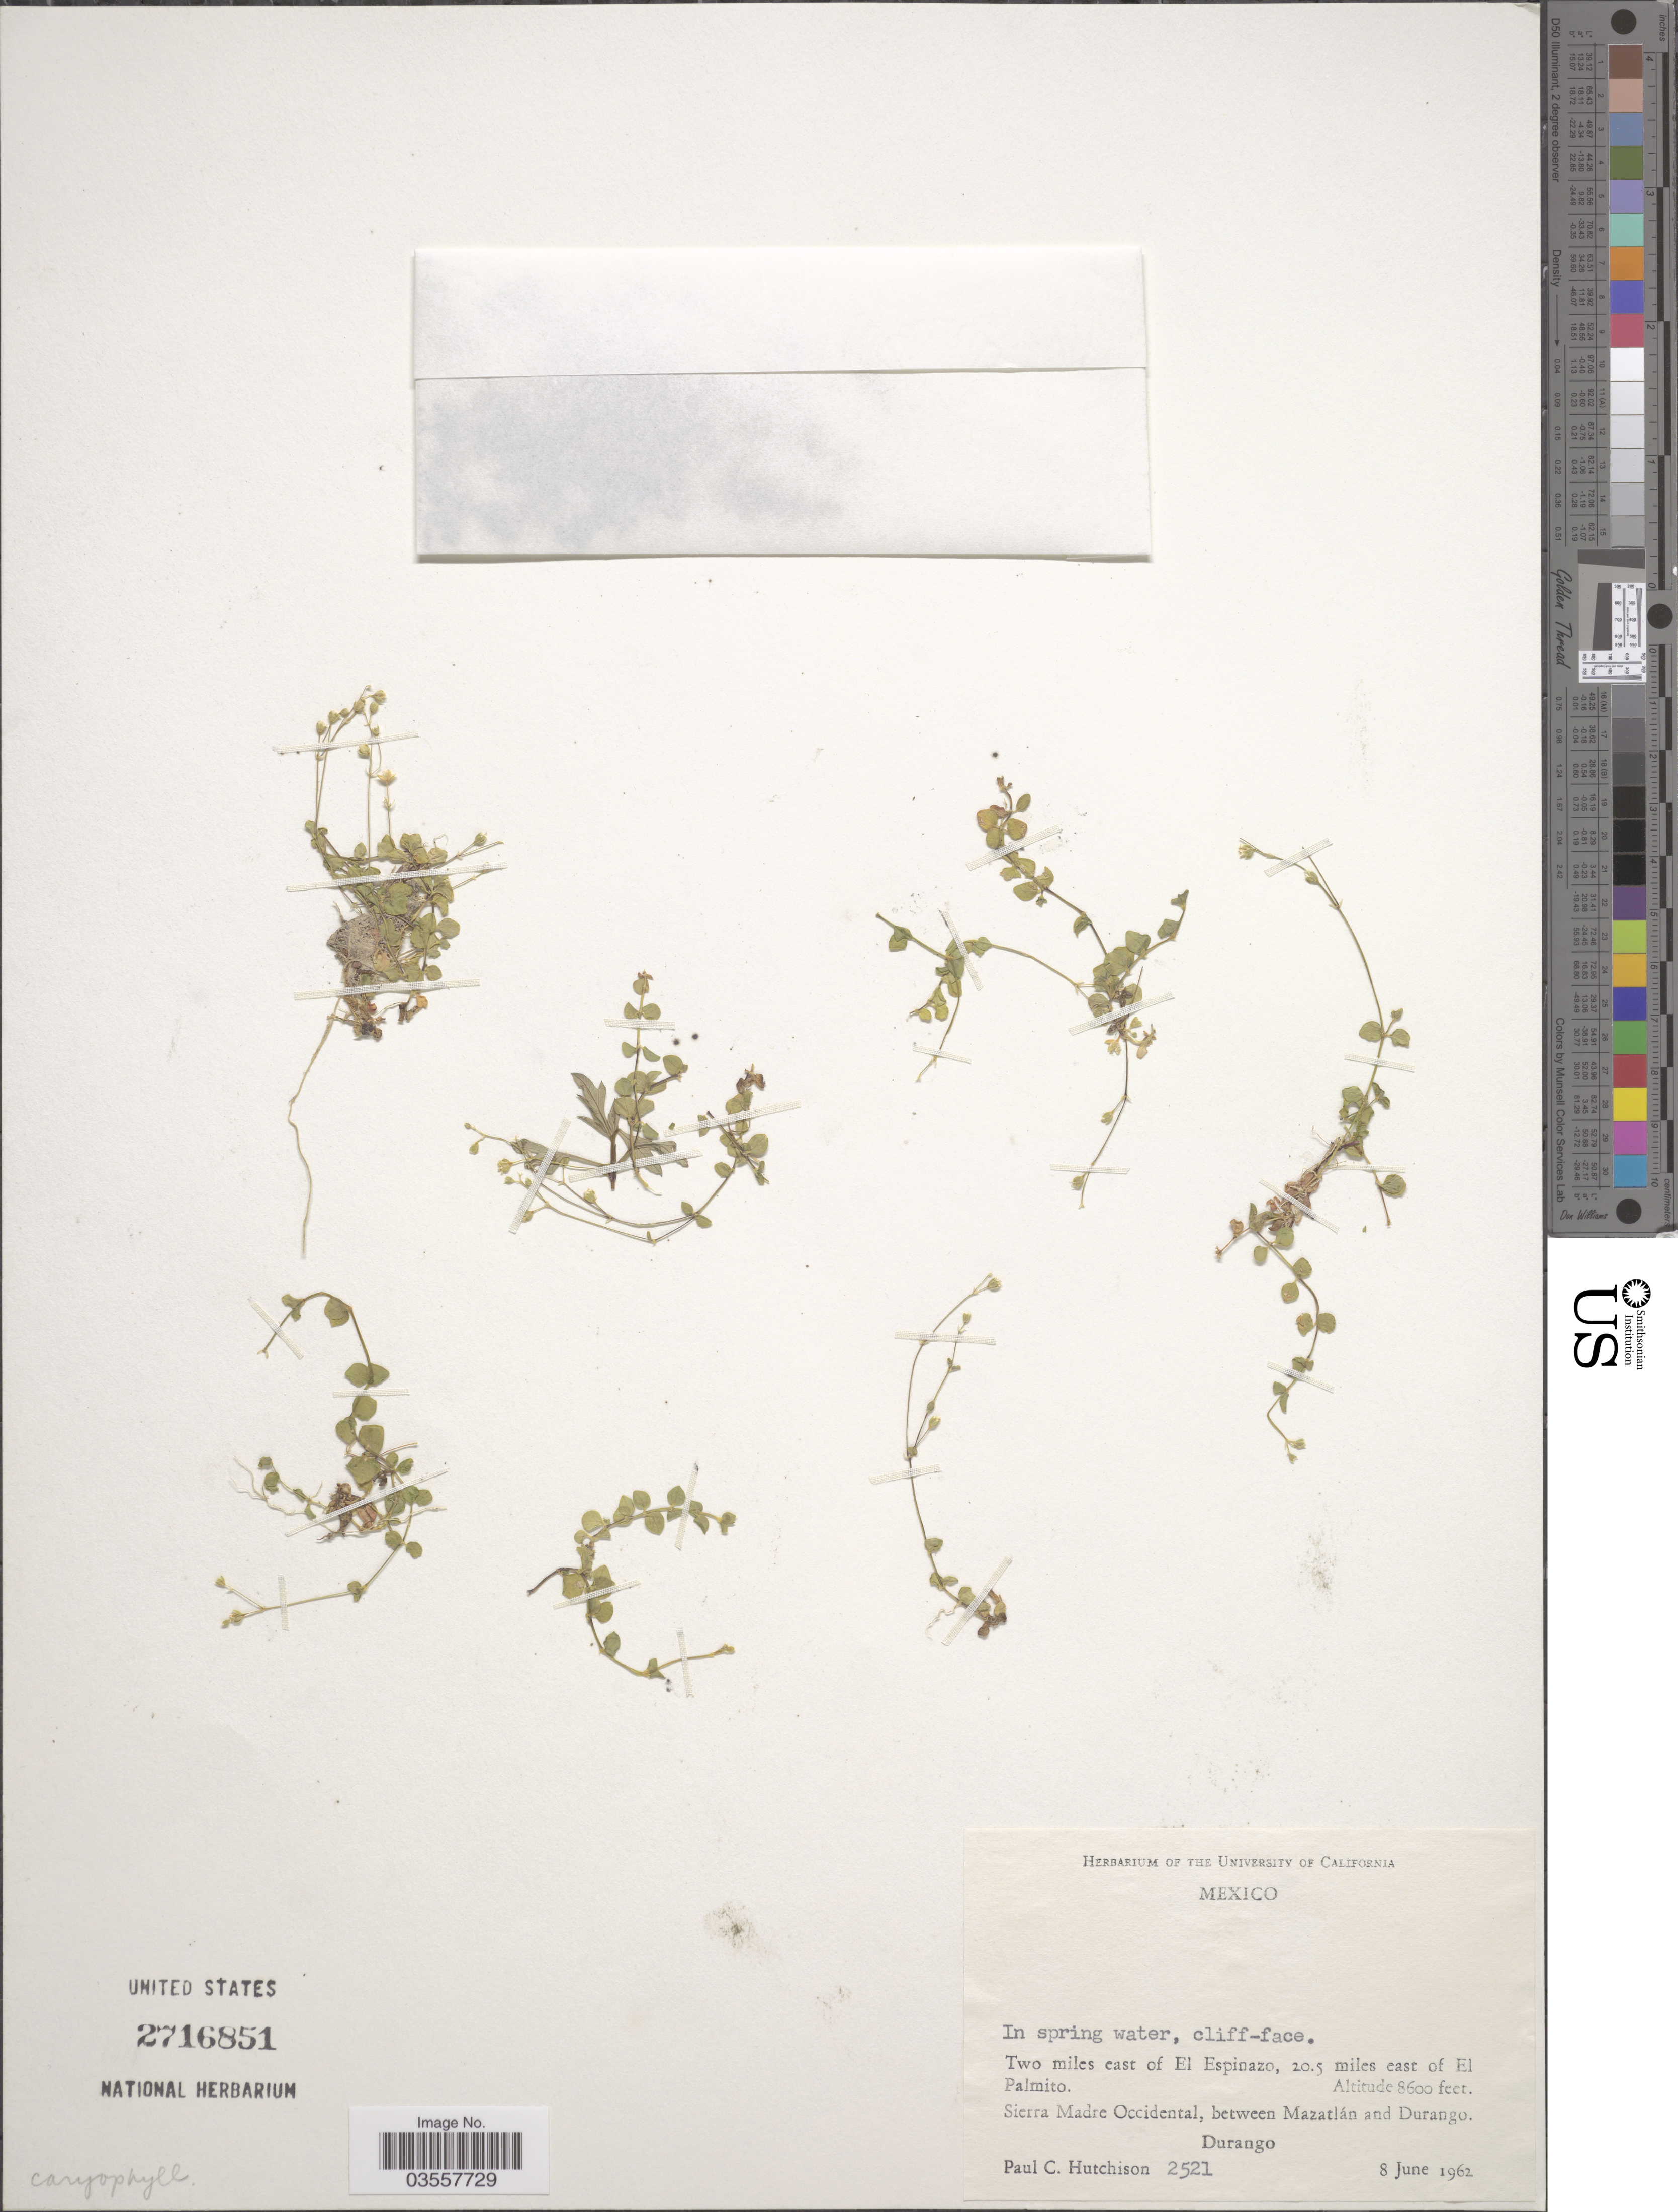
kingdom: Plantae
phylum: Tracheophyta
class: Magnoliopsida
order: Caryophyllales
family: Caryophyllaceae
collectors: P. C. Hutchison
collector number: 2521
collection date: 1962-06-08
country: Mexico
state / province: Durango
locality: Two miles east of El Espinazo, 20.5 miles east of El Palmito. Sierra Madre Occidental, between Mazatlán and Durango.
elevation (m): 2621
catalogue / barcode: US 2716851